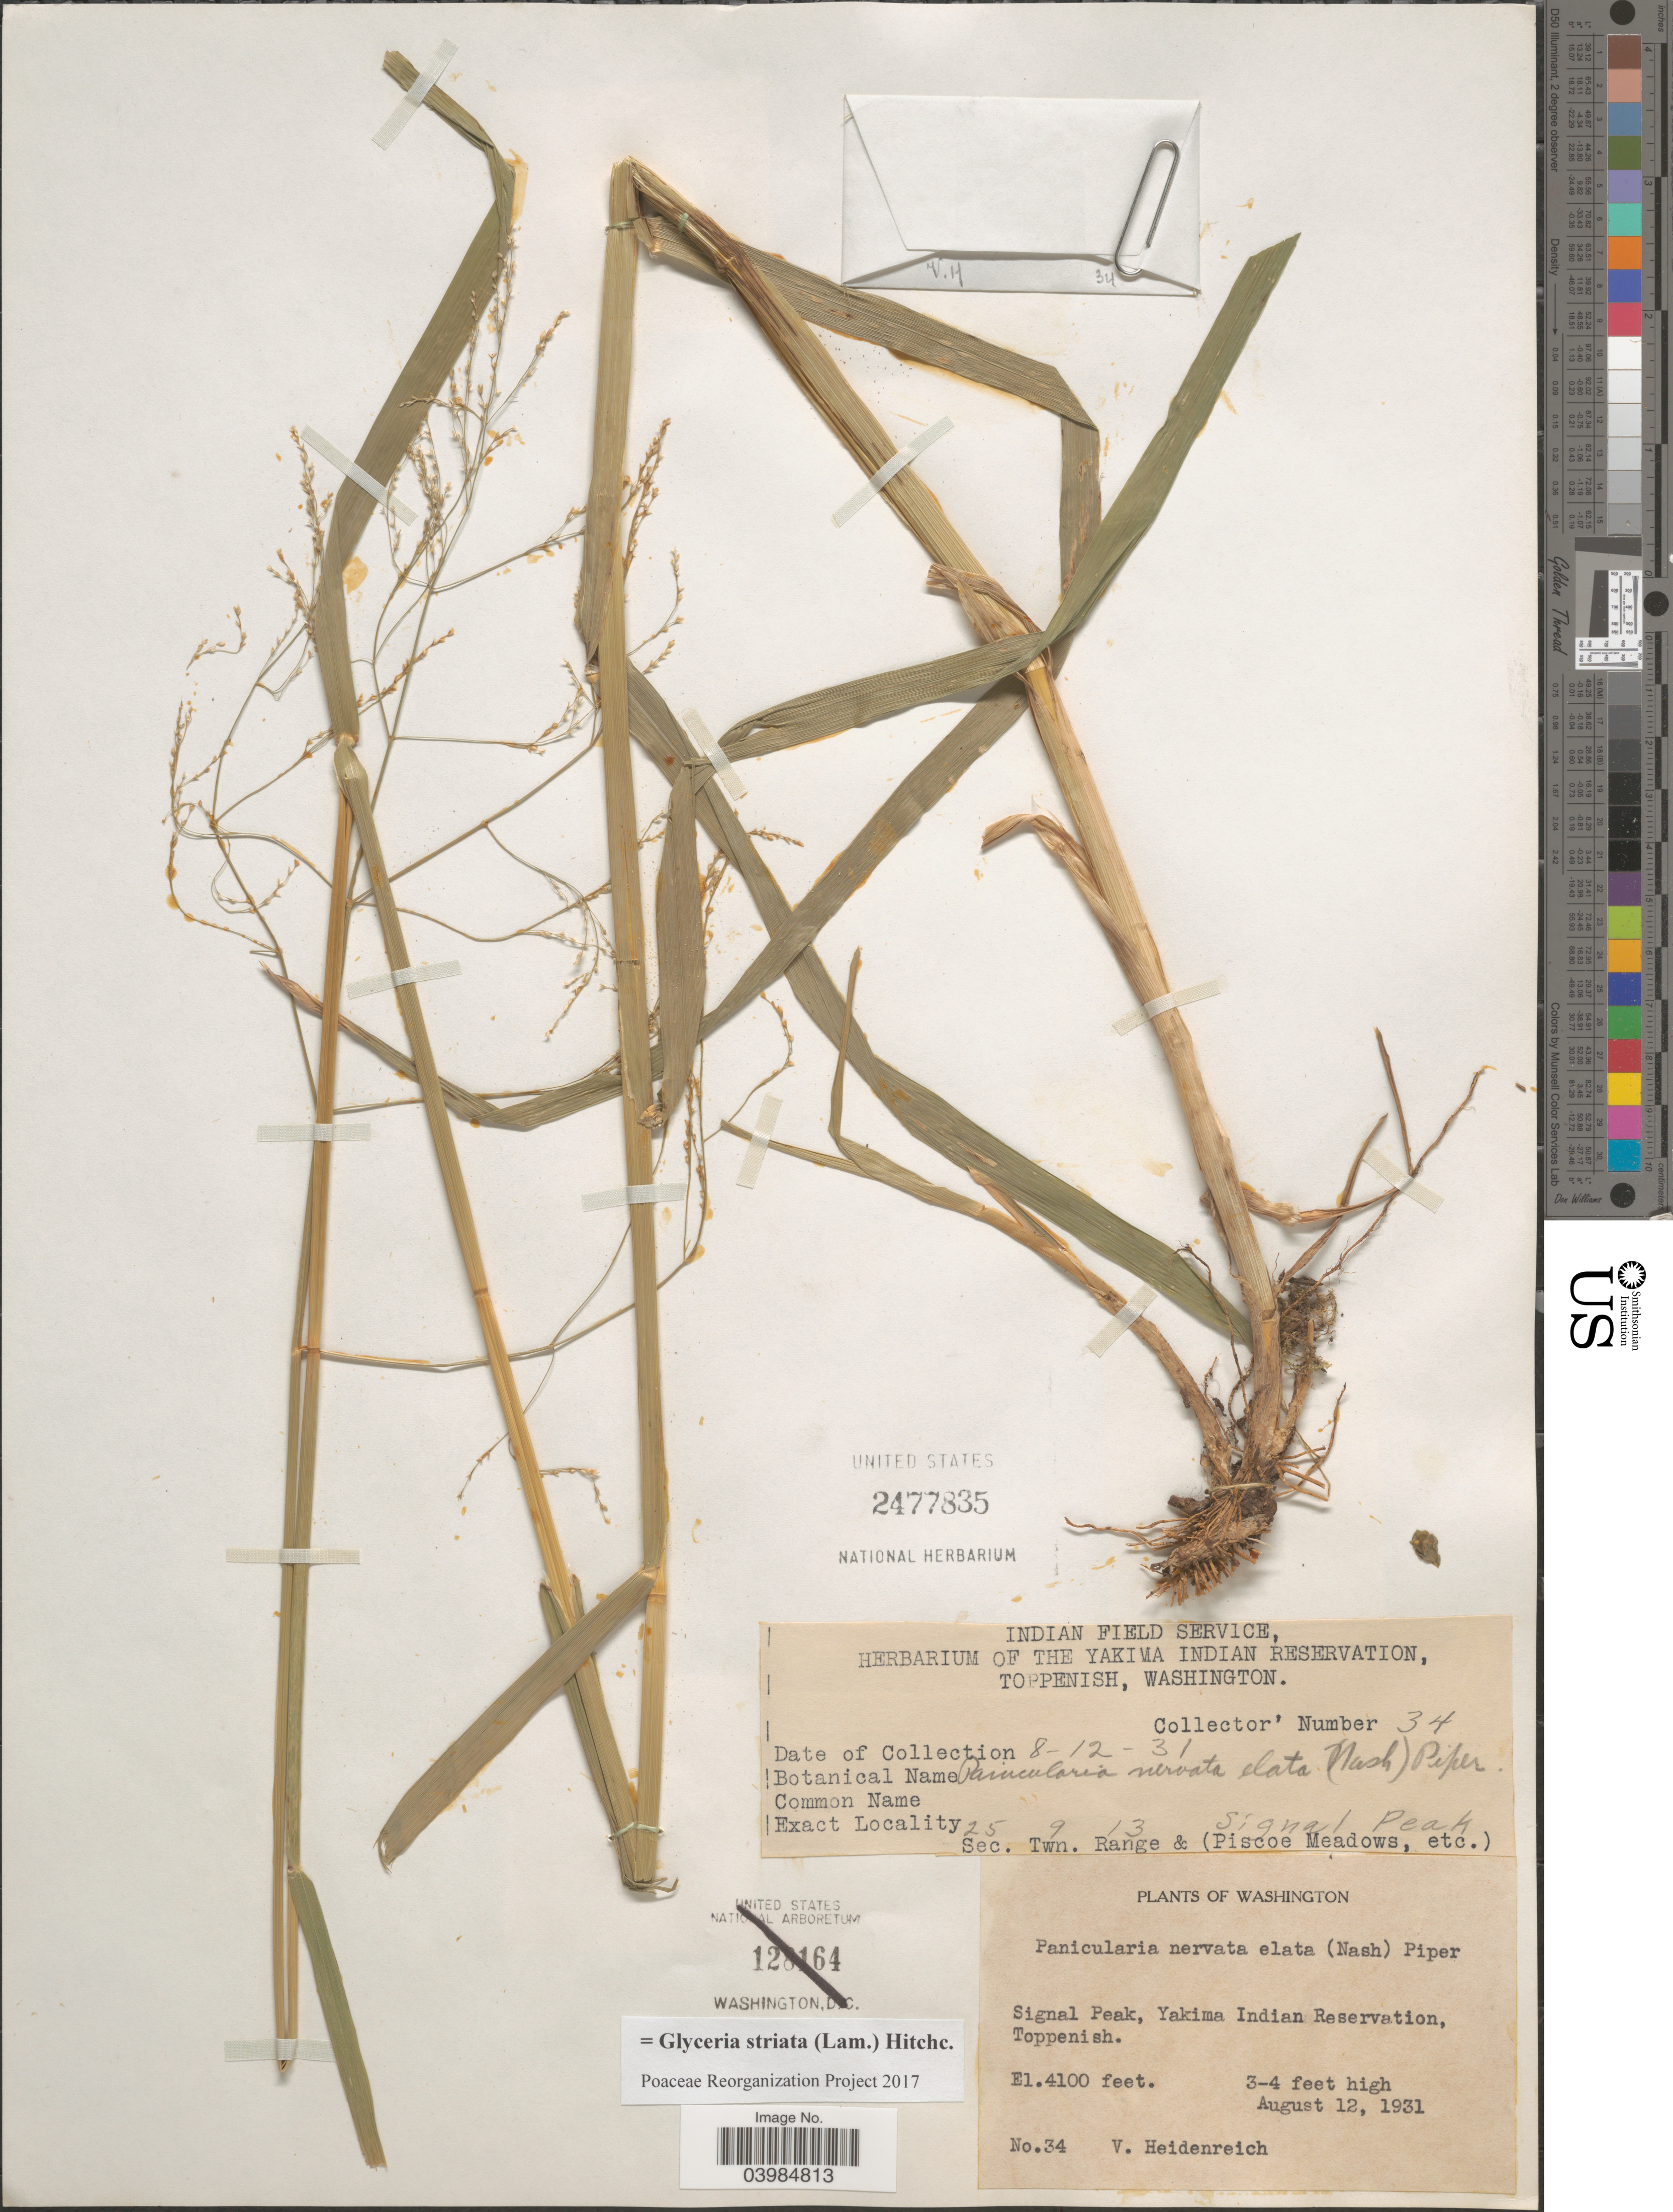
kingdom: Plantae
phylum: Tracheophyta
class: Liliopsida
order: Poales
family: Poaceae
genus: Glyceria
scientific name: Glyceria striata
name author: (Lam.) Hitchc.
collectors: V. Heidenreich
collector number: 34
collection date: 1931-08-12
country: United States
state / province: Washington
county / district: Yakima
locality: Signal Peak, Yakima Indian Reservation, Toppenish. Sec. 25 Twn. 9 Range 13 & (Piscoe Meadows, etc).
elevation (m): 1250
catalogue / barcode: US 2477835